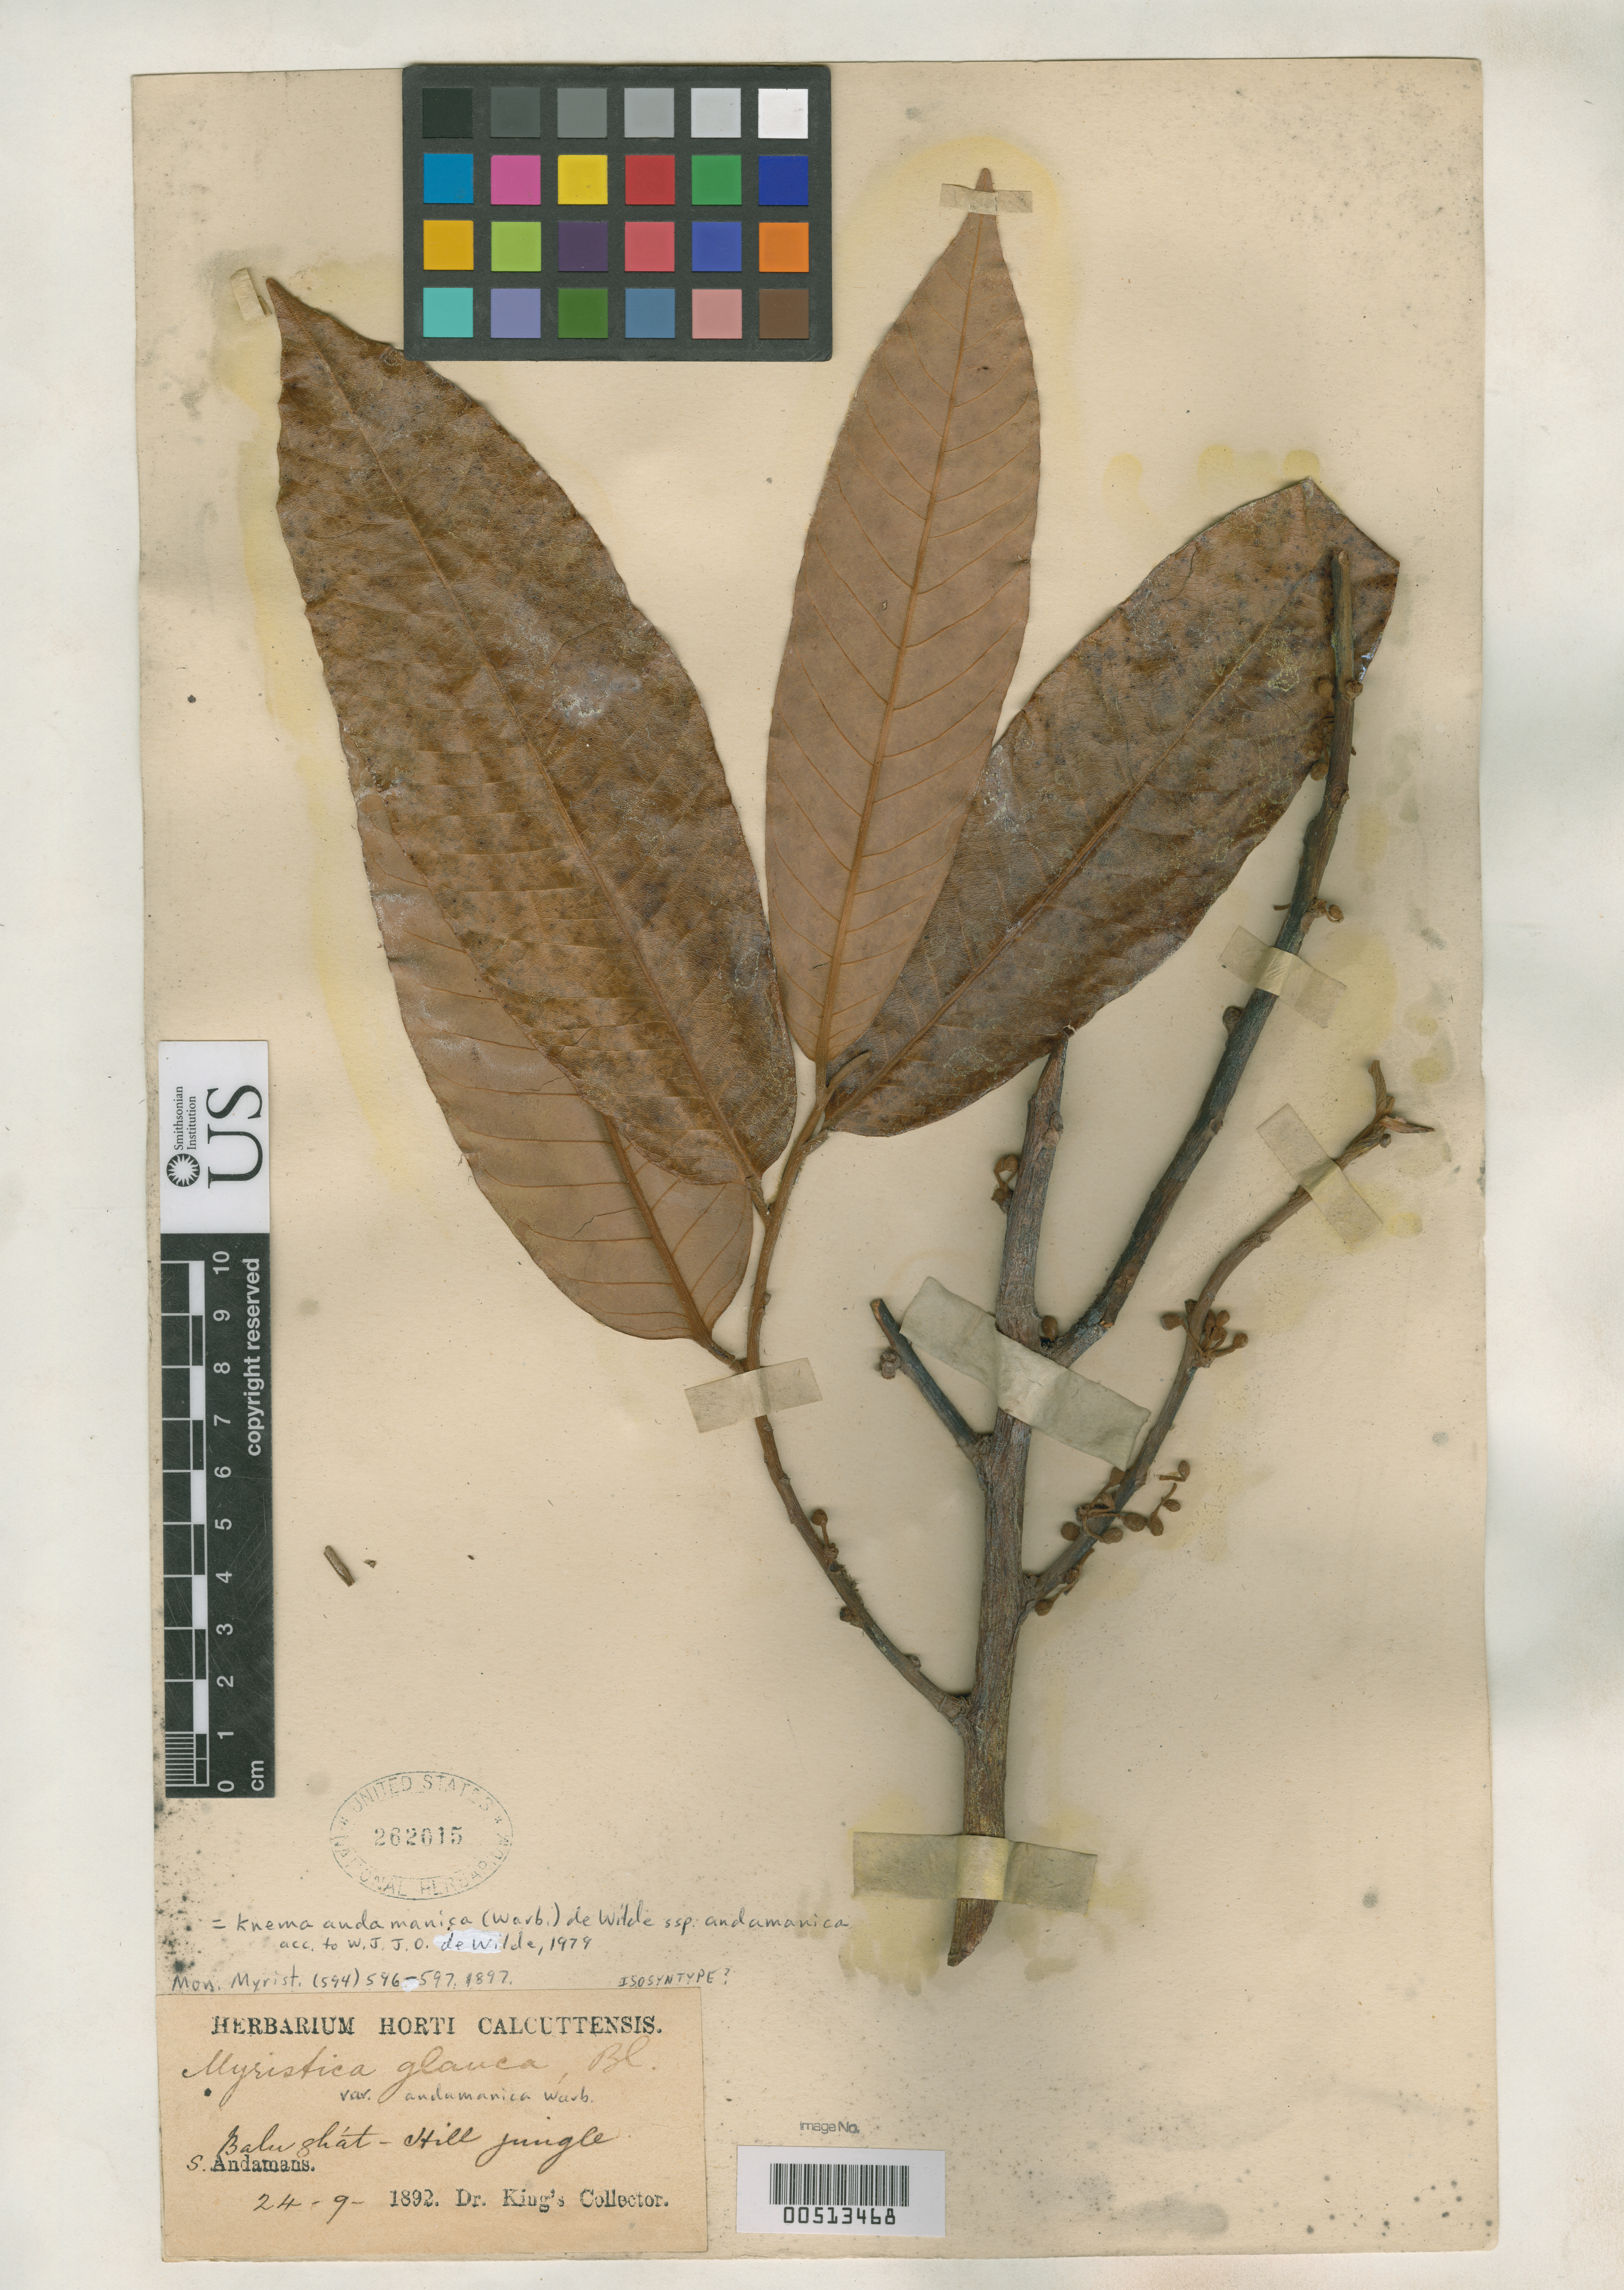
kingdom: Plantae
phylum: Tracheophyta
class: Magnoliopsida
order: Magnoliales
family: Myristicaceae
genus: Myristica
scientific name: Myristica glauca var. andamanica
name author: Warb.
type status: Possible Isosyntype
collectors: Dr. King's collector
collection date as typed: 24 Sep 1892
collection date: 1892-09-24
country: India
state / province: Andaman and Nicobar Islands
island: South Andaman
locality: Balu Ghat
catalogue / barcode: US 262015